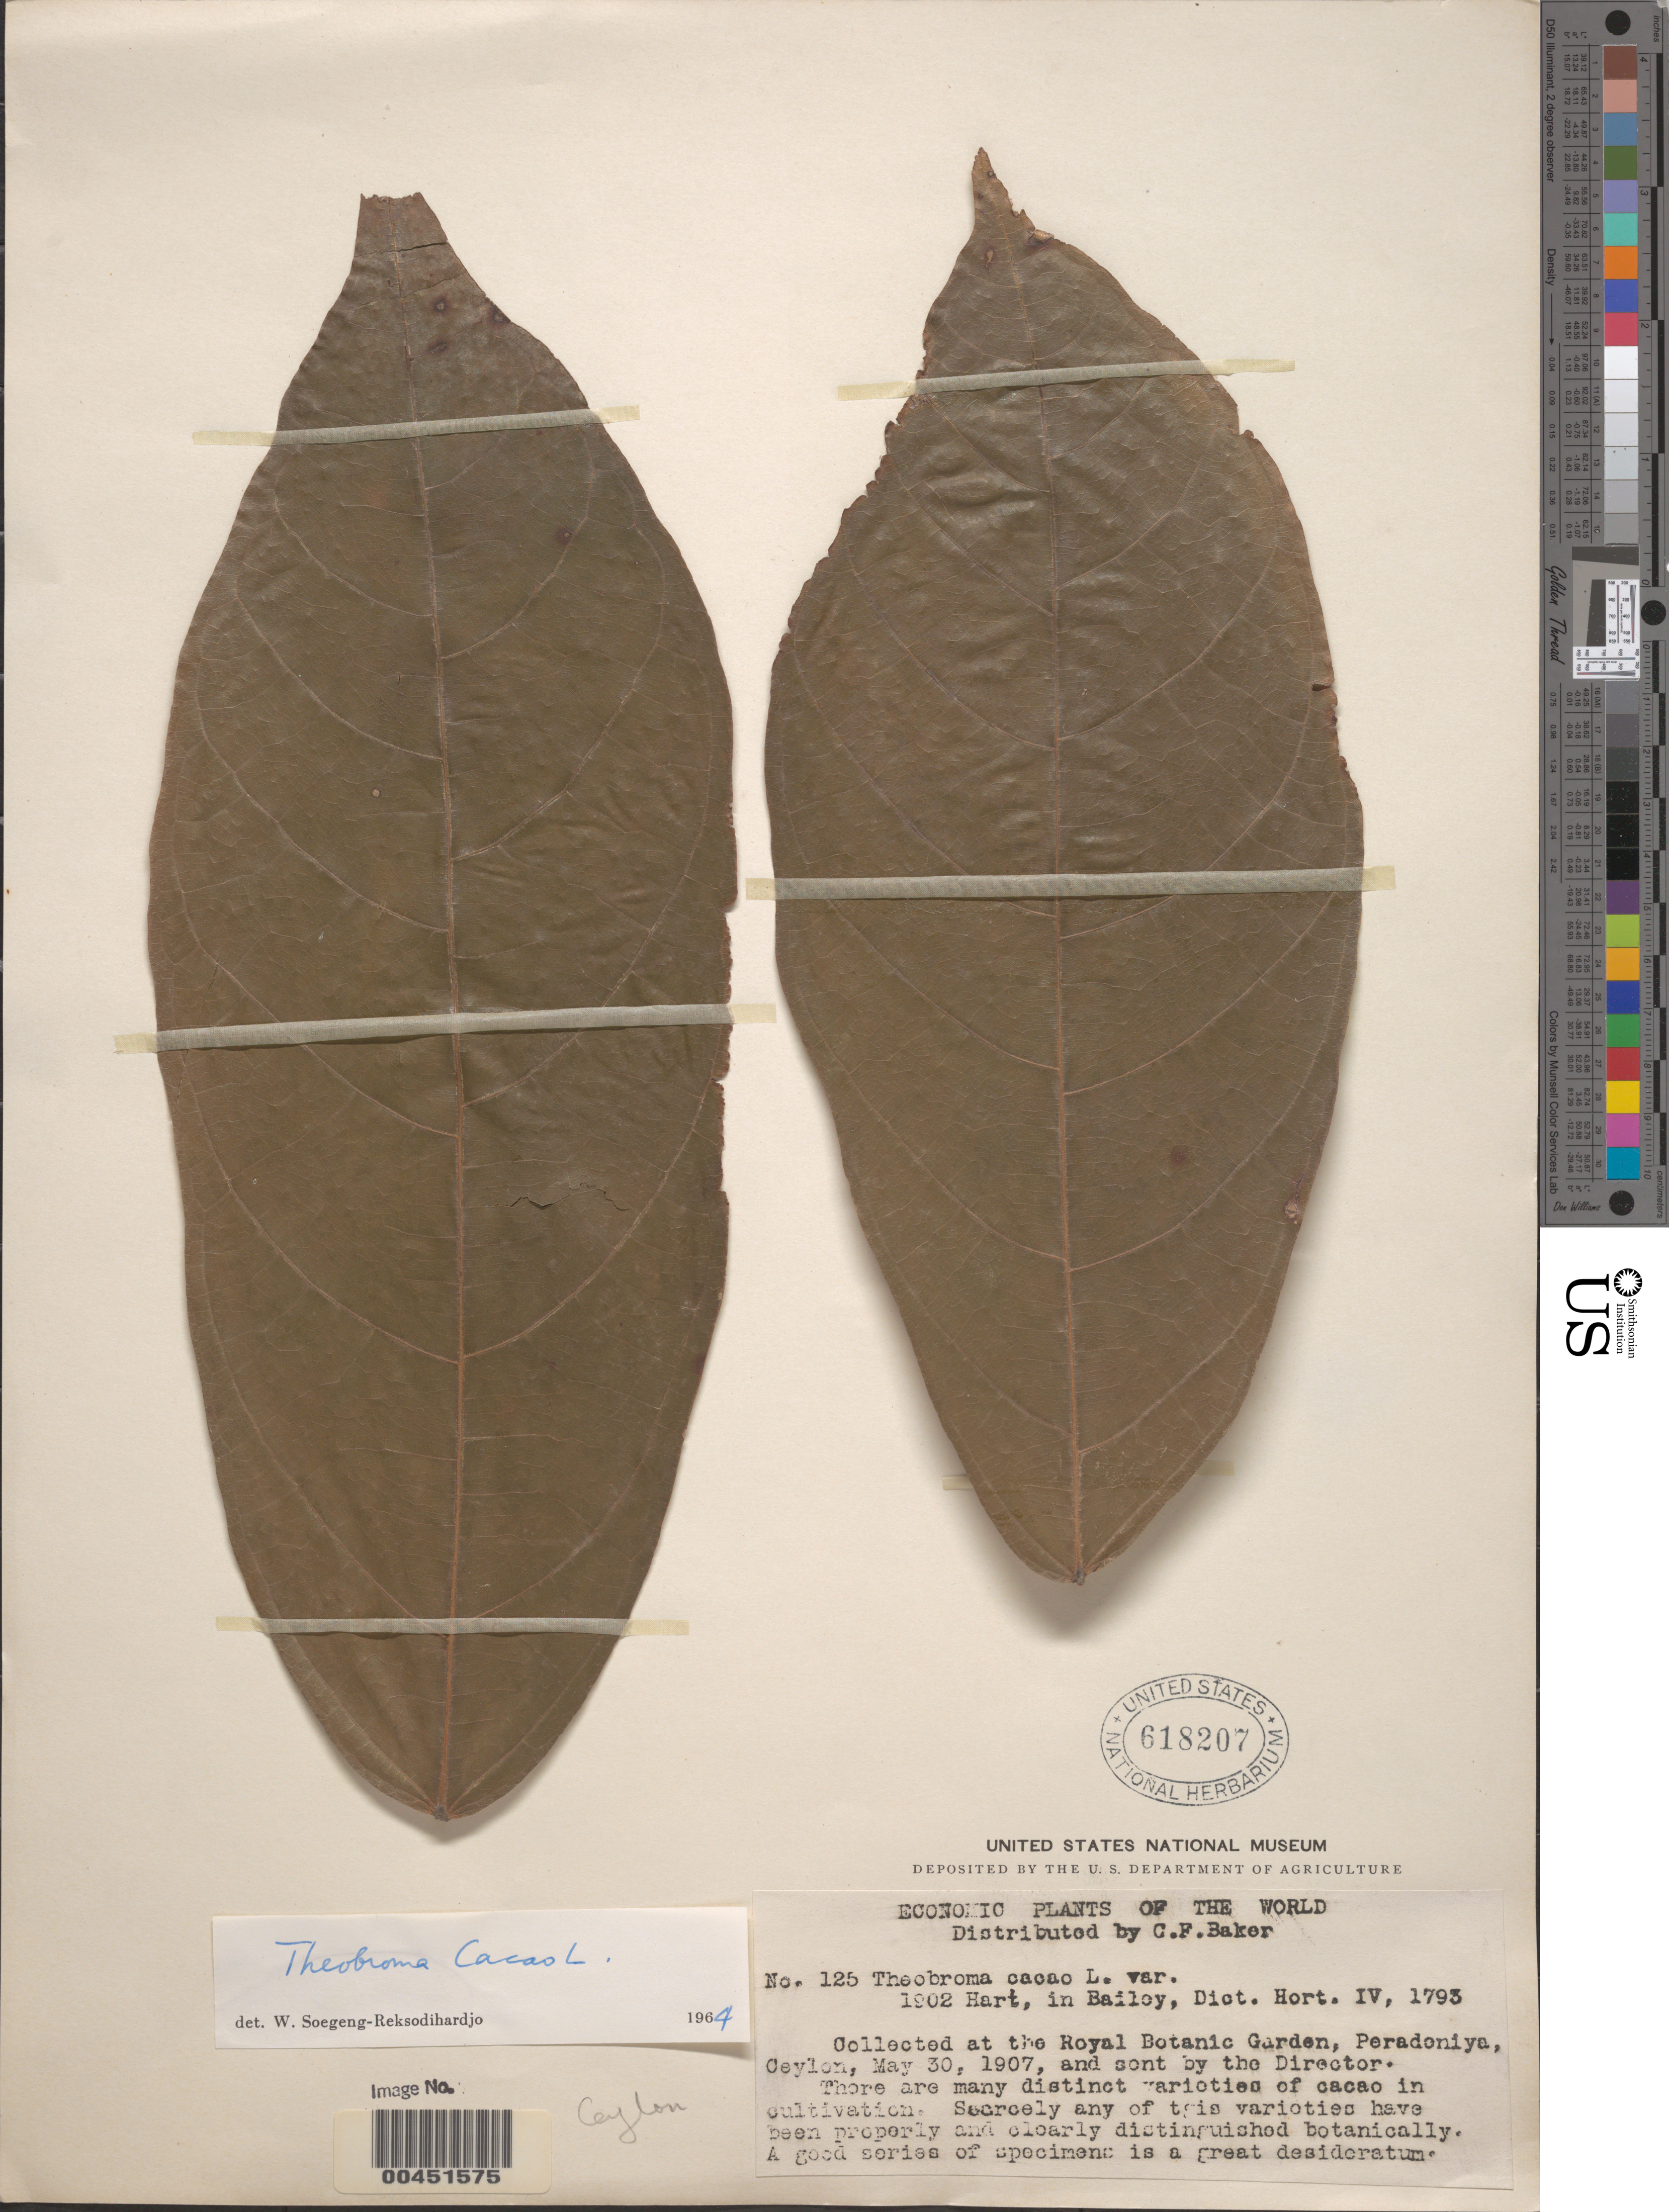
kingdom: Plantae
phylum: Tracheophyta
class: Magnoliopsida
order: Malvales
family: Malvaceae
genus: Theobroma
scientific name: Theobroma cacao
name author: L.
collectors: C. Baker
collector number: Baker Econ. Pl. 125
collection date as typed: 30 May 1907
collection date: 1907-05-30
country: Sri Lanka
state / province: Central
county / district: Kandy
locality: Royal Botanic Garden, Peradeniya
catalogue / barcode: US 618207